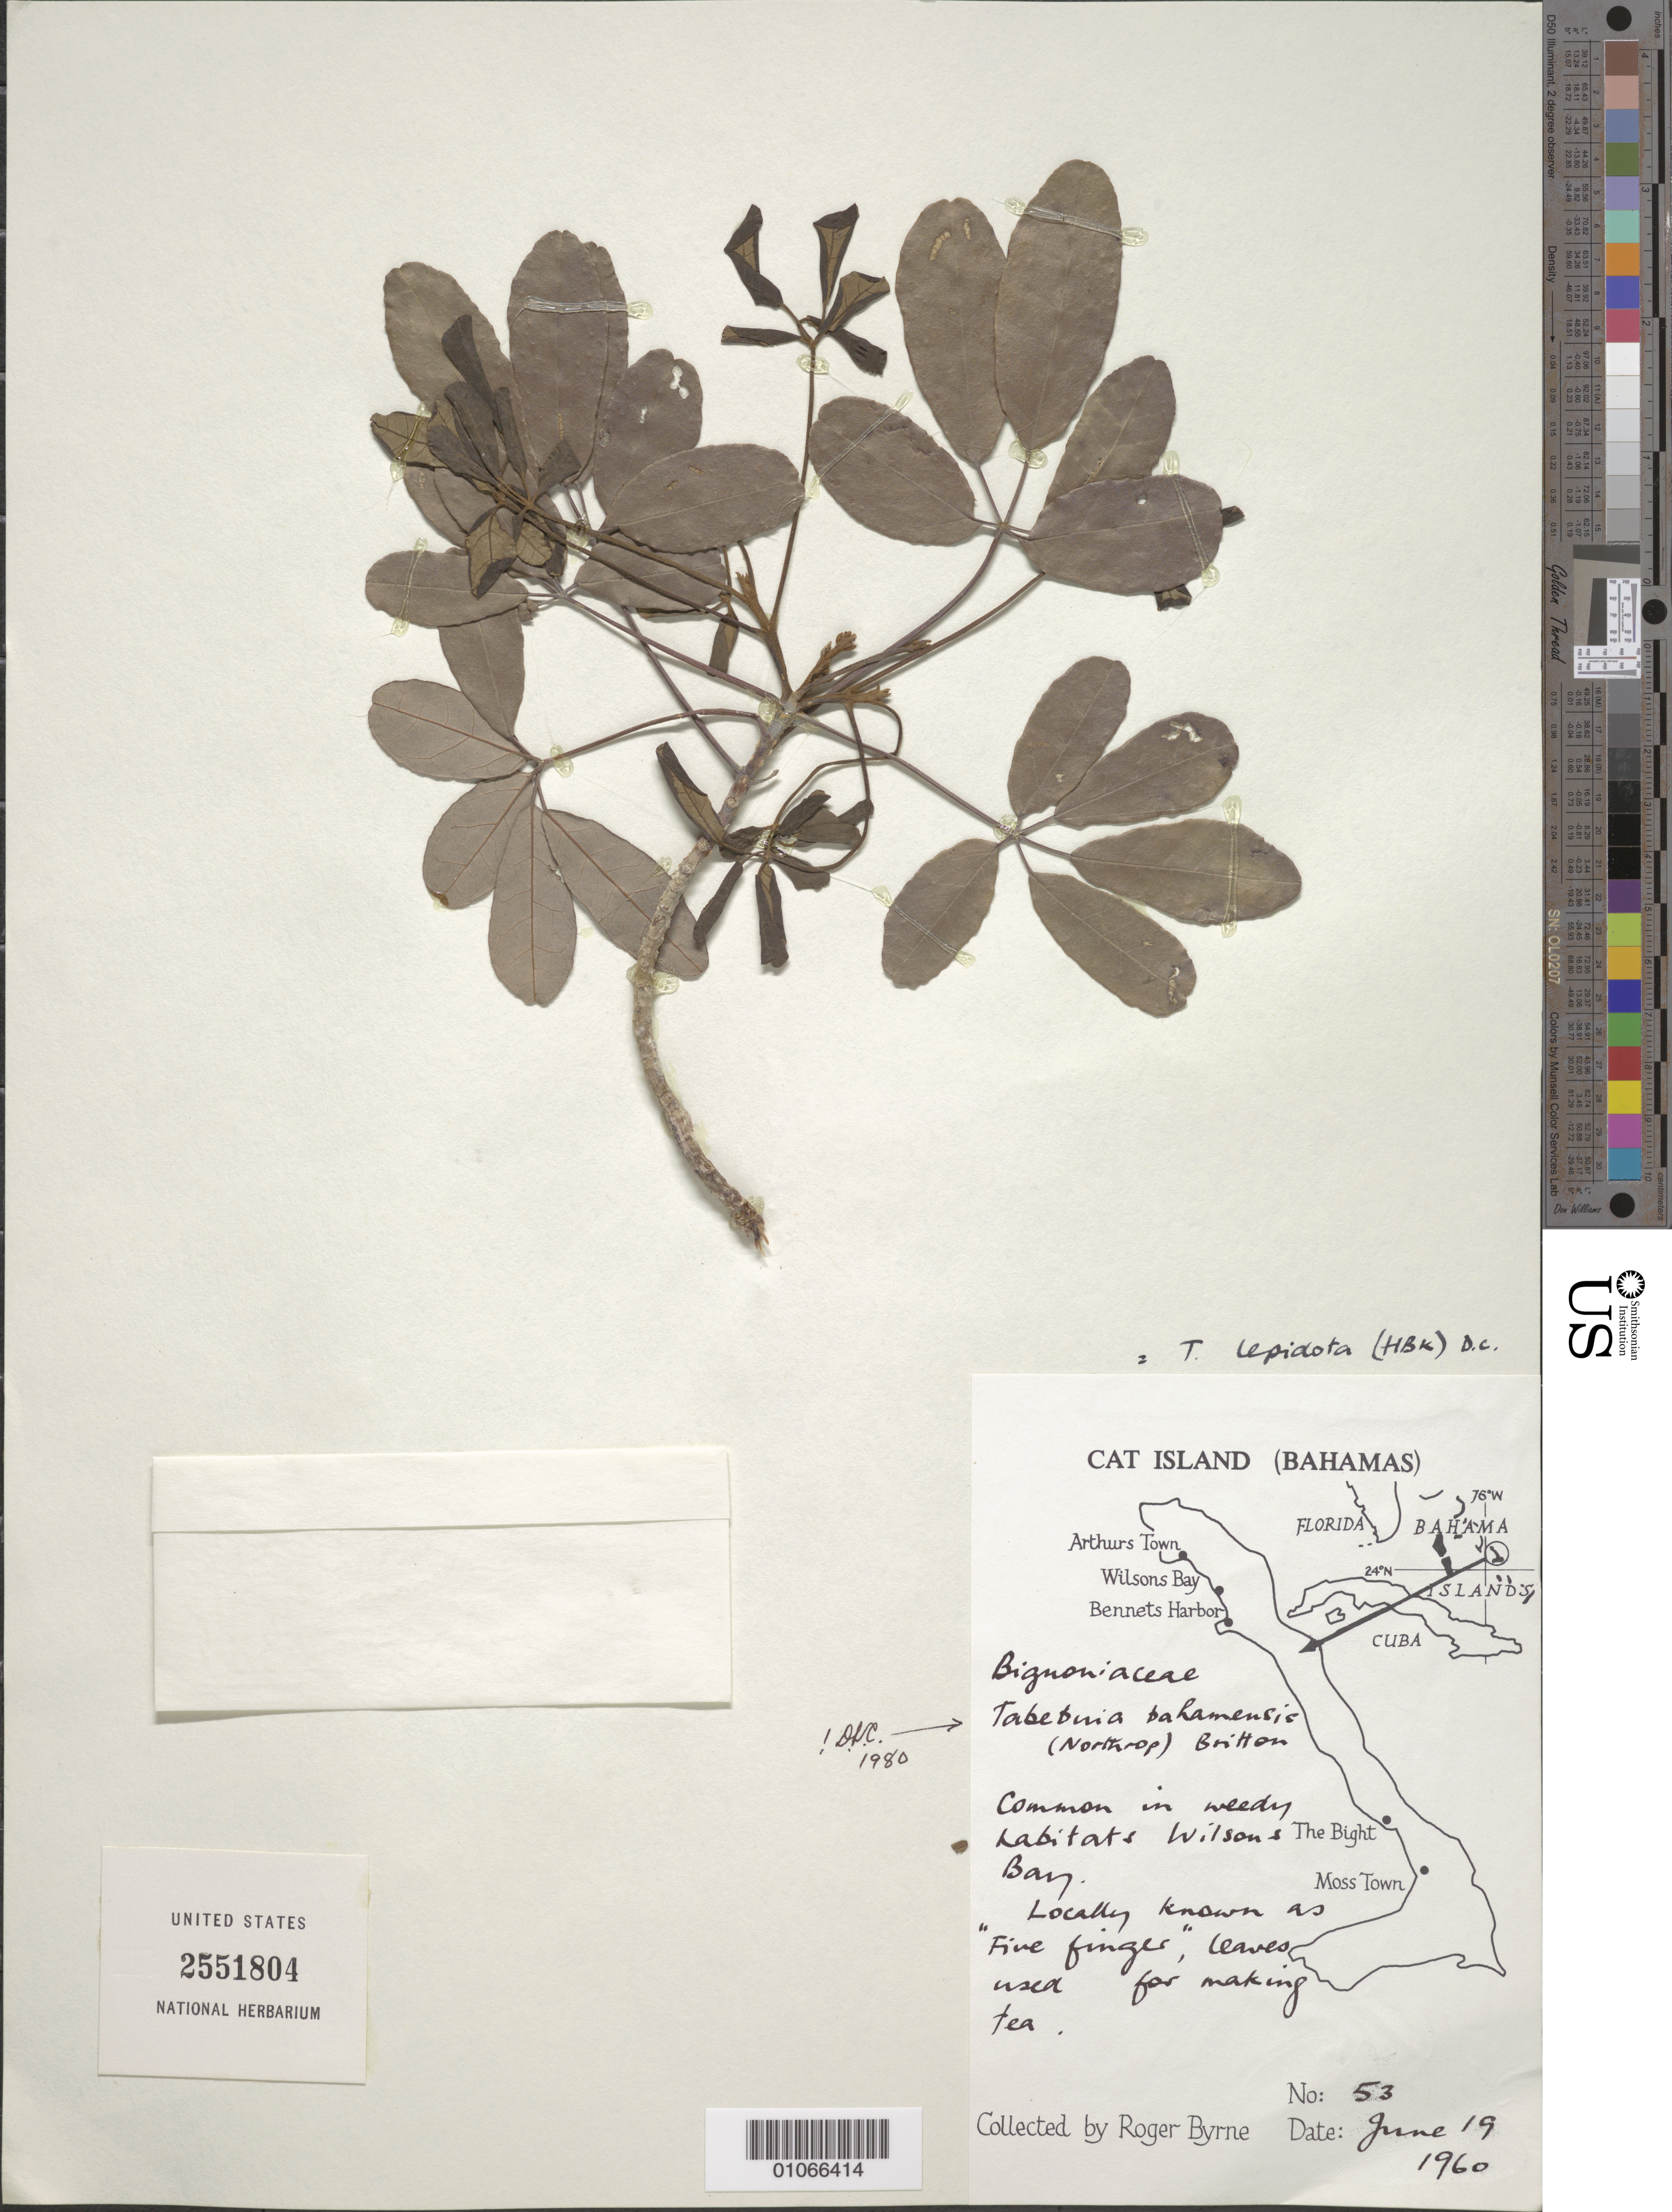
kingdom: Plantae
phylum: Tracheophyta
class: Magnoliopsida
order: Lamiales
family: Bignoniaceae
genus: Tabebuia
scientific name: Tabebuia bahamensis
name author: (Northr.) Britton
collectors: R. Byrne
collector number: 53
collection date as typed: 19 Jun 1960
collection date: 1960-06-19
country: Bahamas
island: Cat I.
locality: Wilsons Bay.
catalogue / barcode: US 2551804